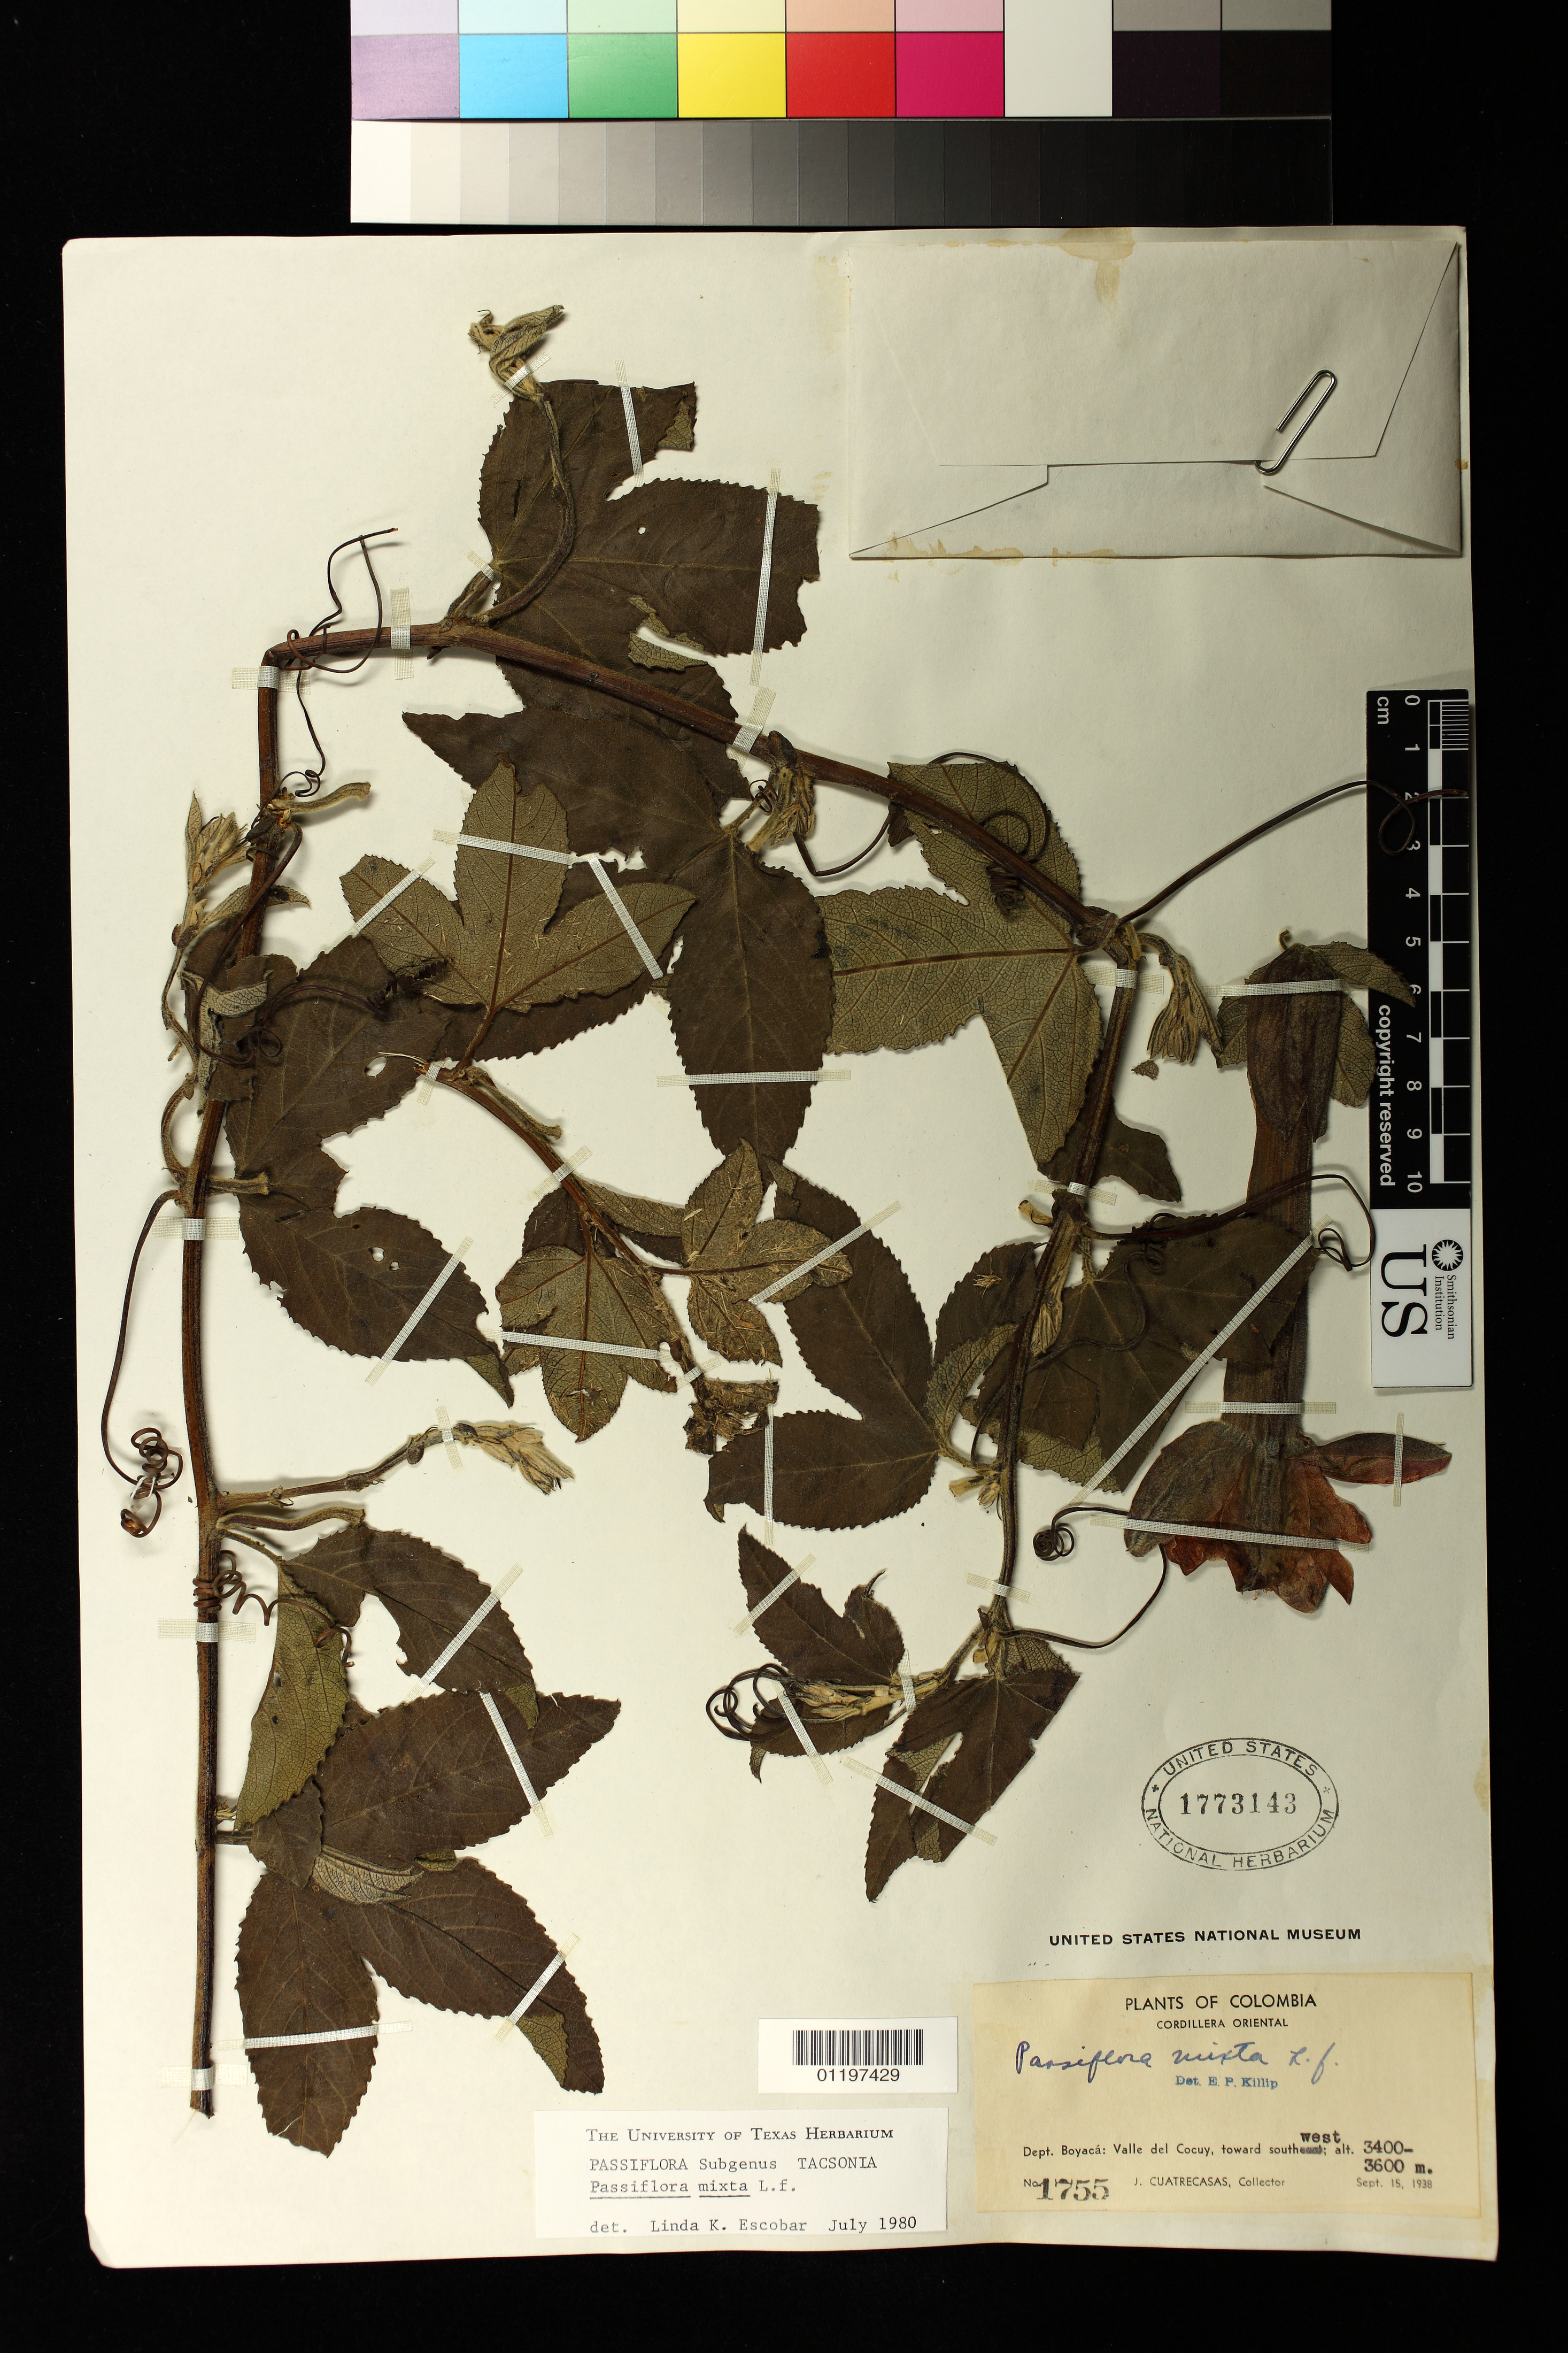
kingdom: Plantae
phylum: Tracheophyta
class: Magnoliopsida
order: Malpighiales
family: Passifloraceae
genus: Passiflora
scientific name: Passiflora mixta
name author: L. f.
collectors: J. Cuatrecasas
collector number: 1755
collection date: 1938-09-15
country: Colombia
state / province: Boyacá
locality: Dept. Boyacá: Valle del Cocuy, toward southwest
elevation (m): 3400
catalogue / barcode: US 1773143